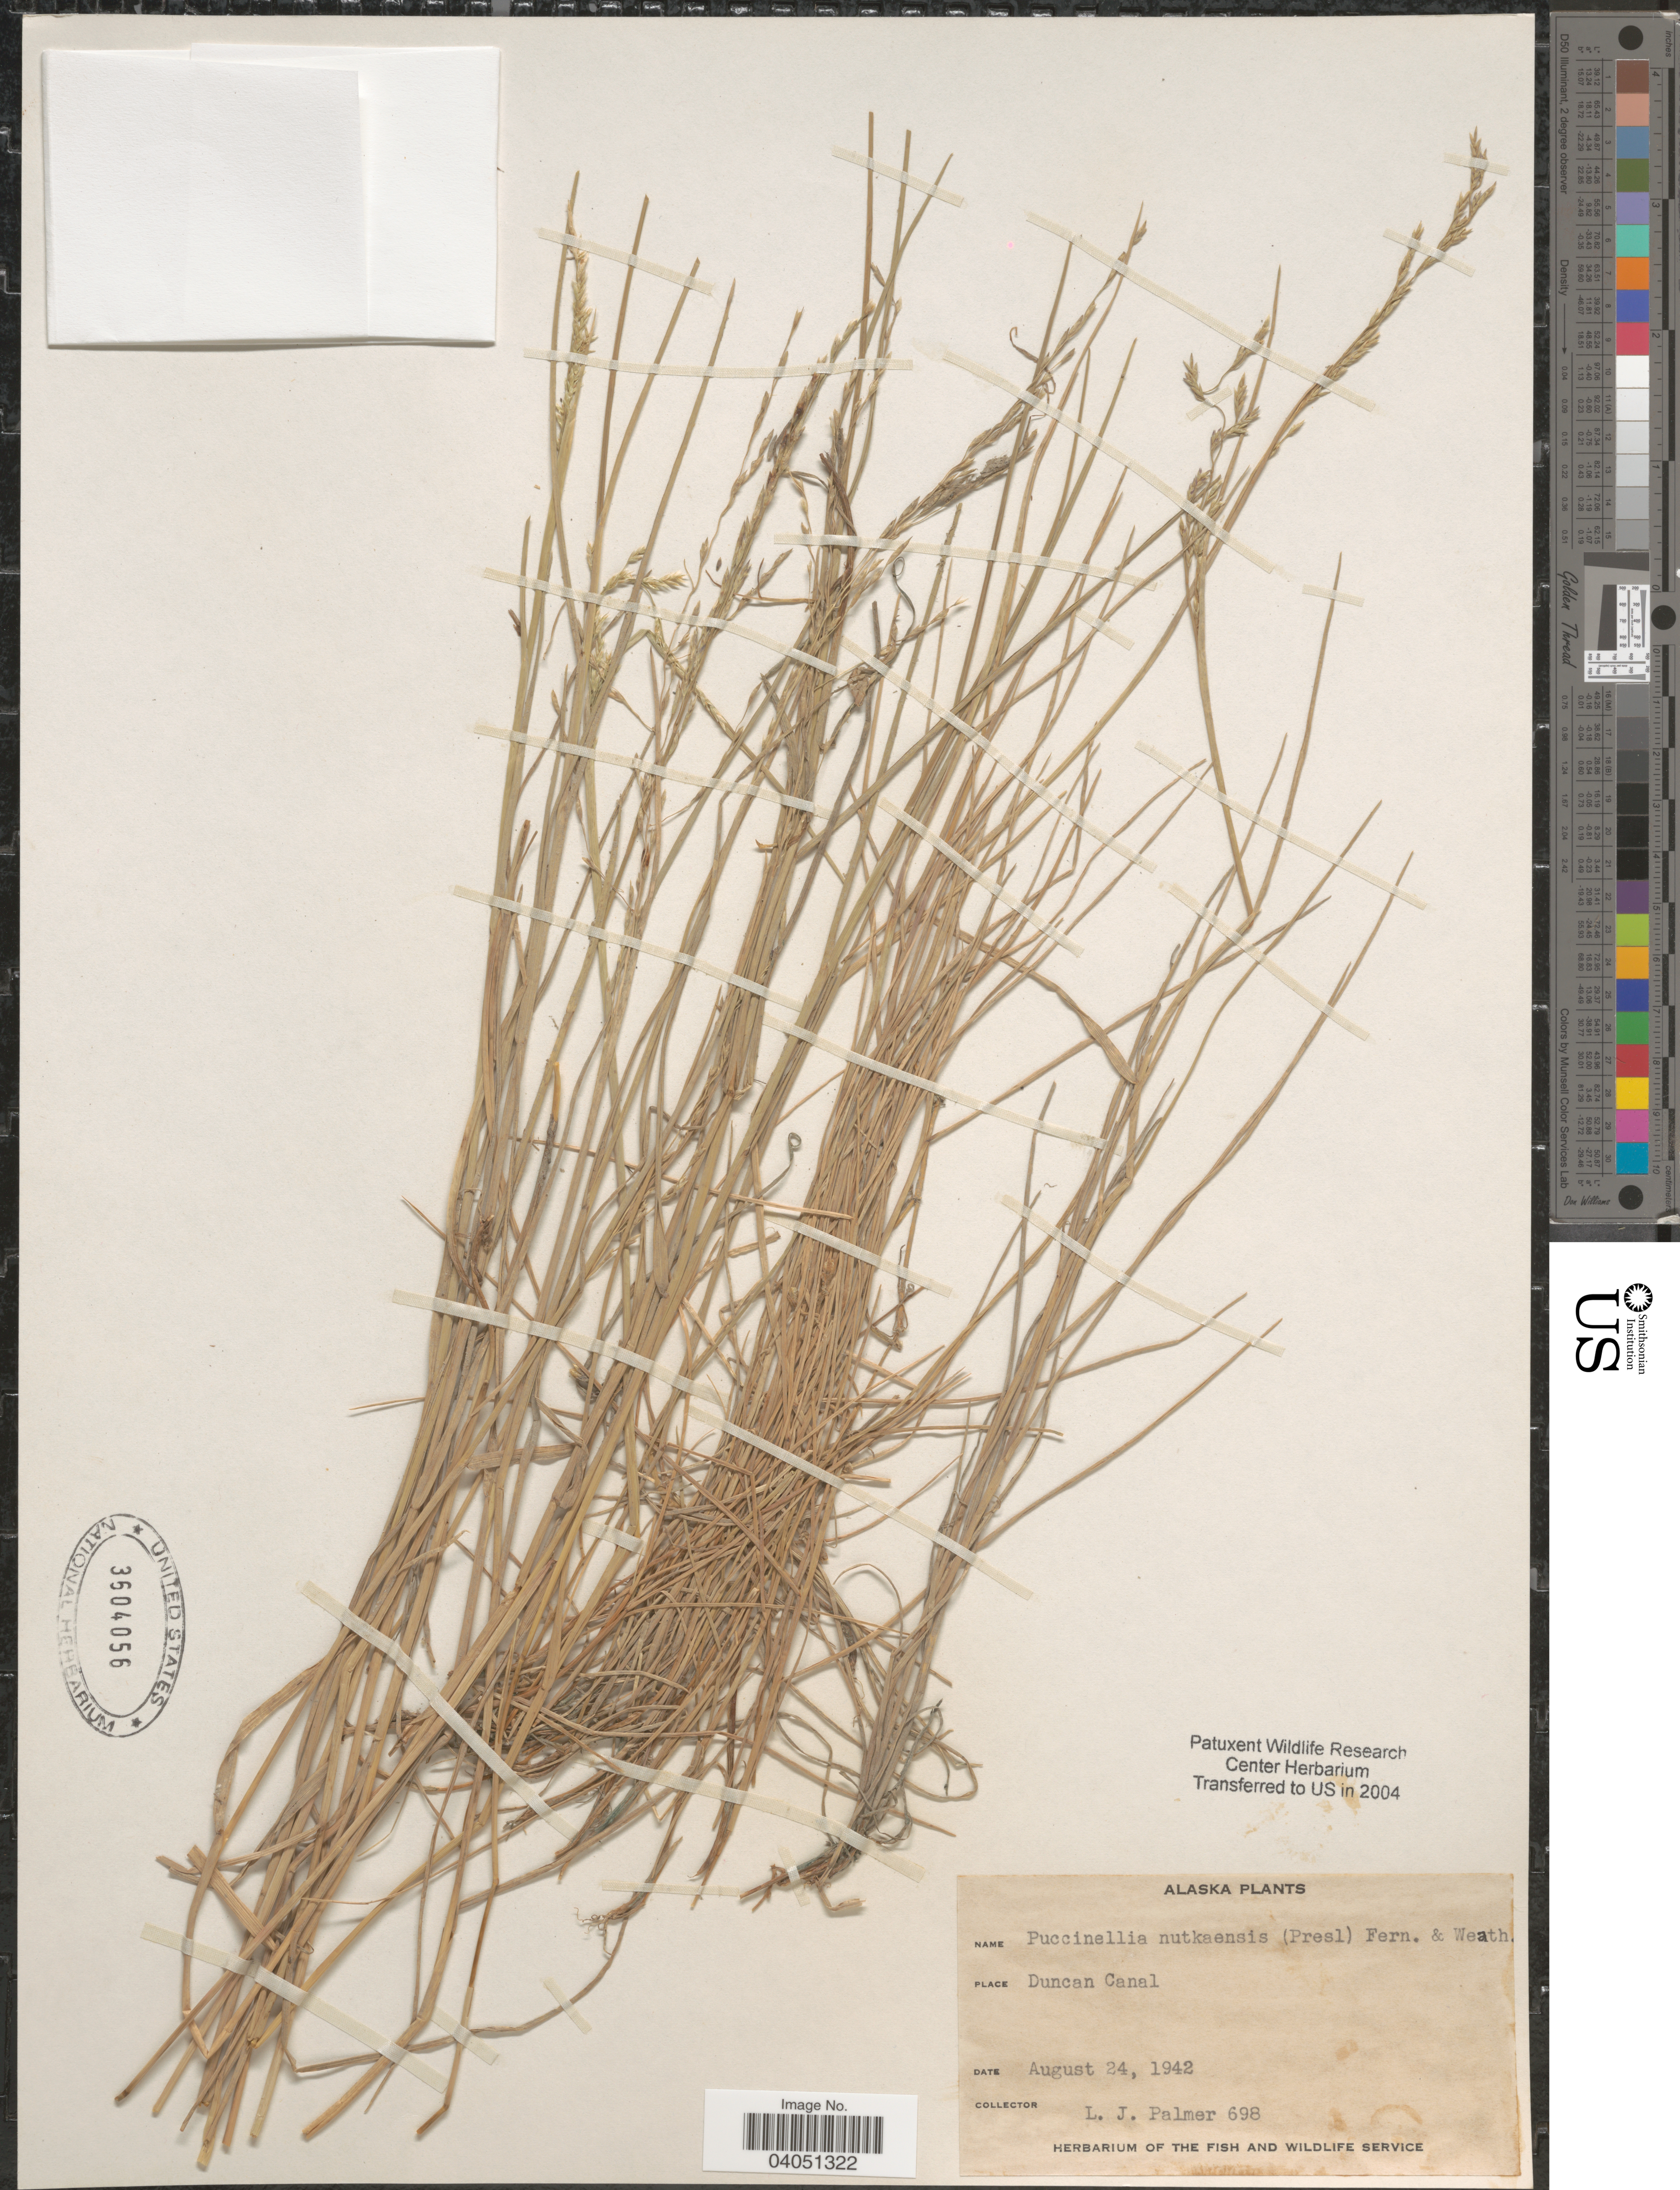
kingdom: Plantae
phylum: Tracheophyta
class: Liliopsida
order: Poales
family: Poaceae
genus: Puccinellia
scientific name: Puccinellia nutkaensis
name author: (J. Presl) Fernald & Weath.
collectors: L. J. Palmer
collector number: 698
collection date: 1942-08-24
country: United States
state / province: Alaska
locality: Duncan Canal.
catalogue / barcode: US 3604056